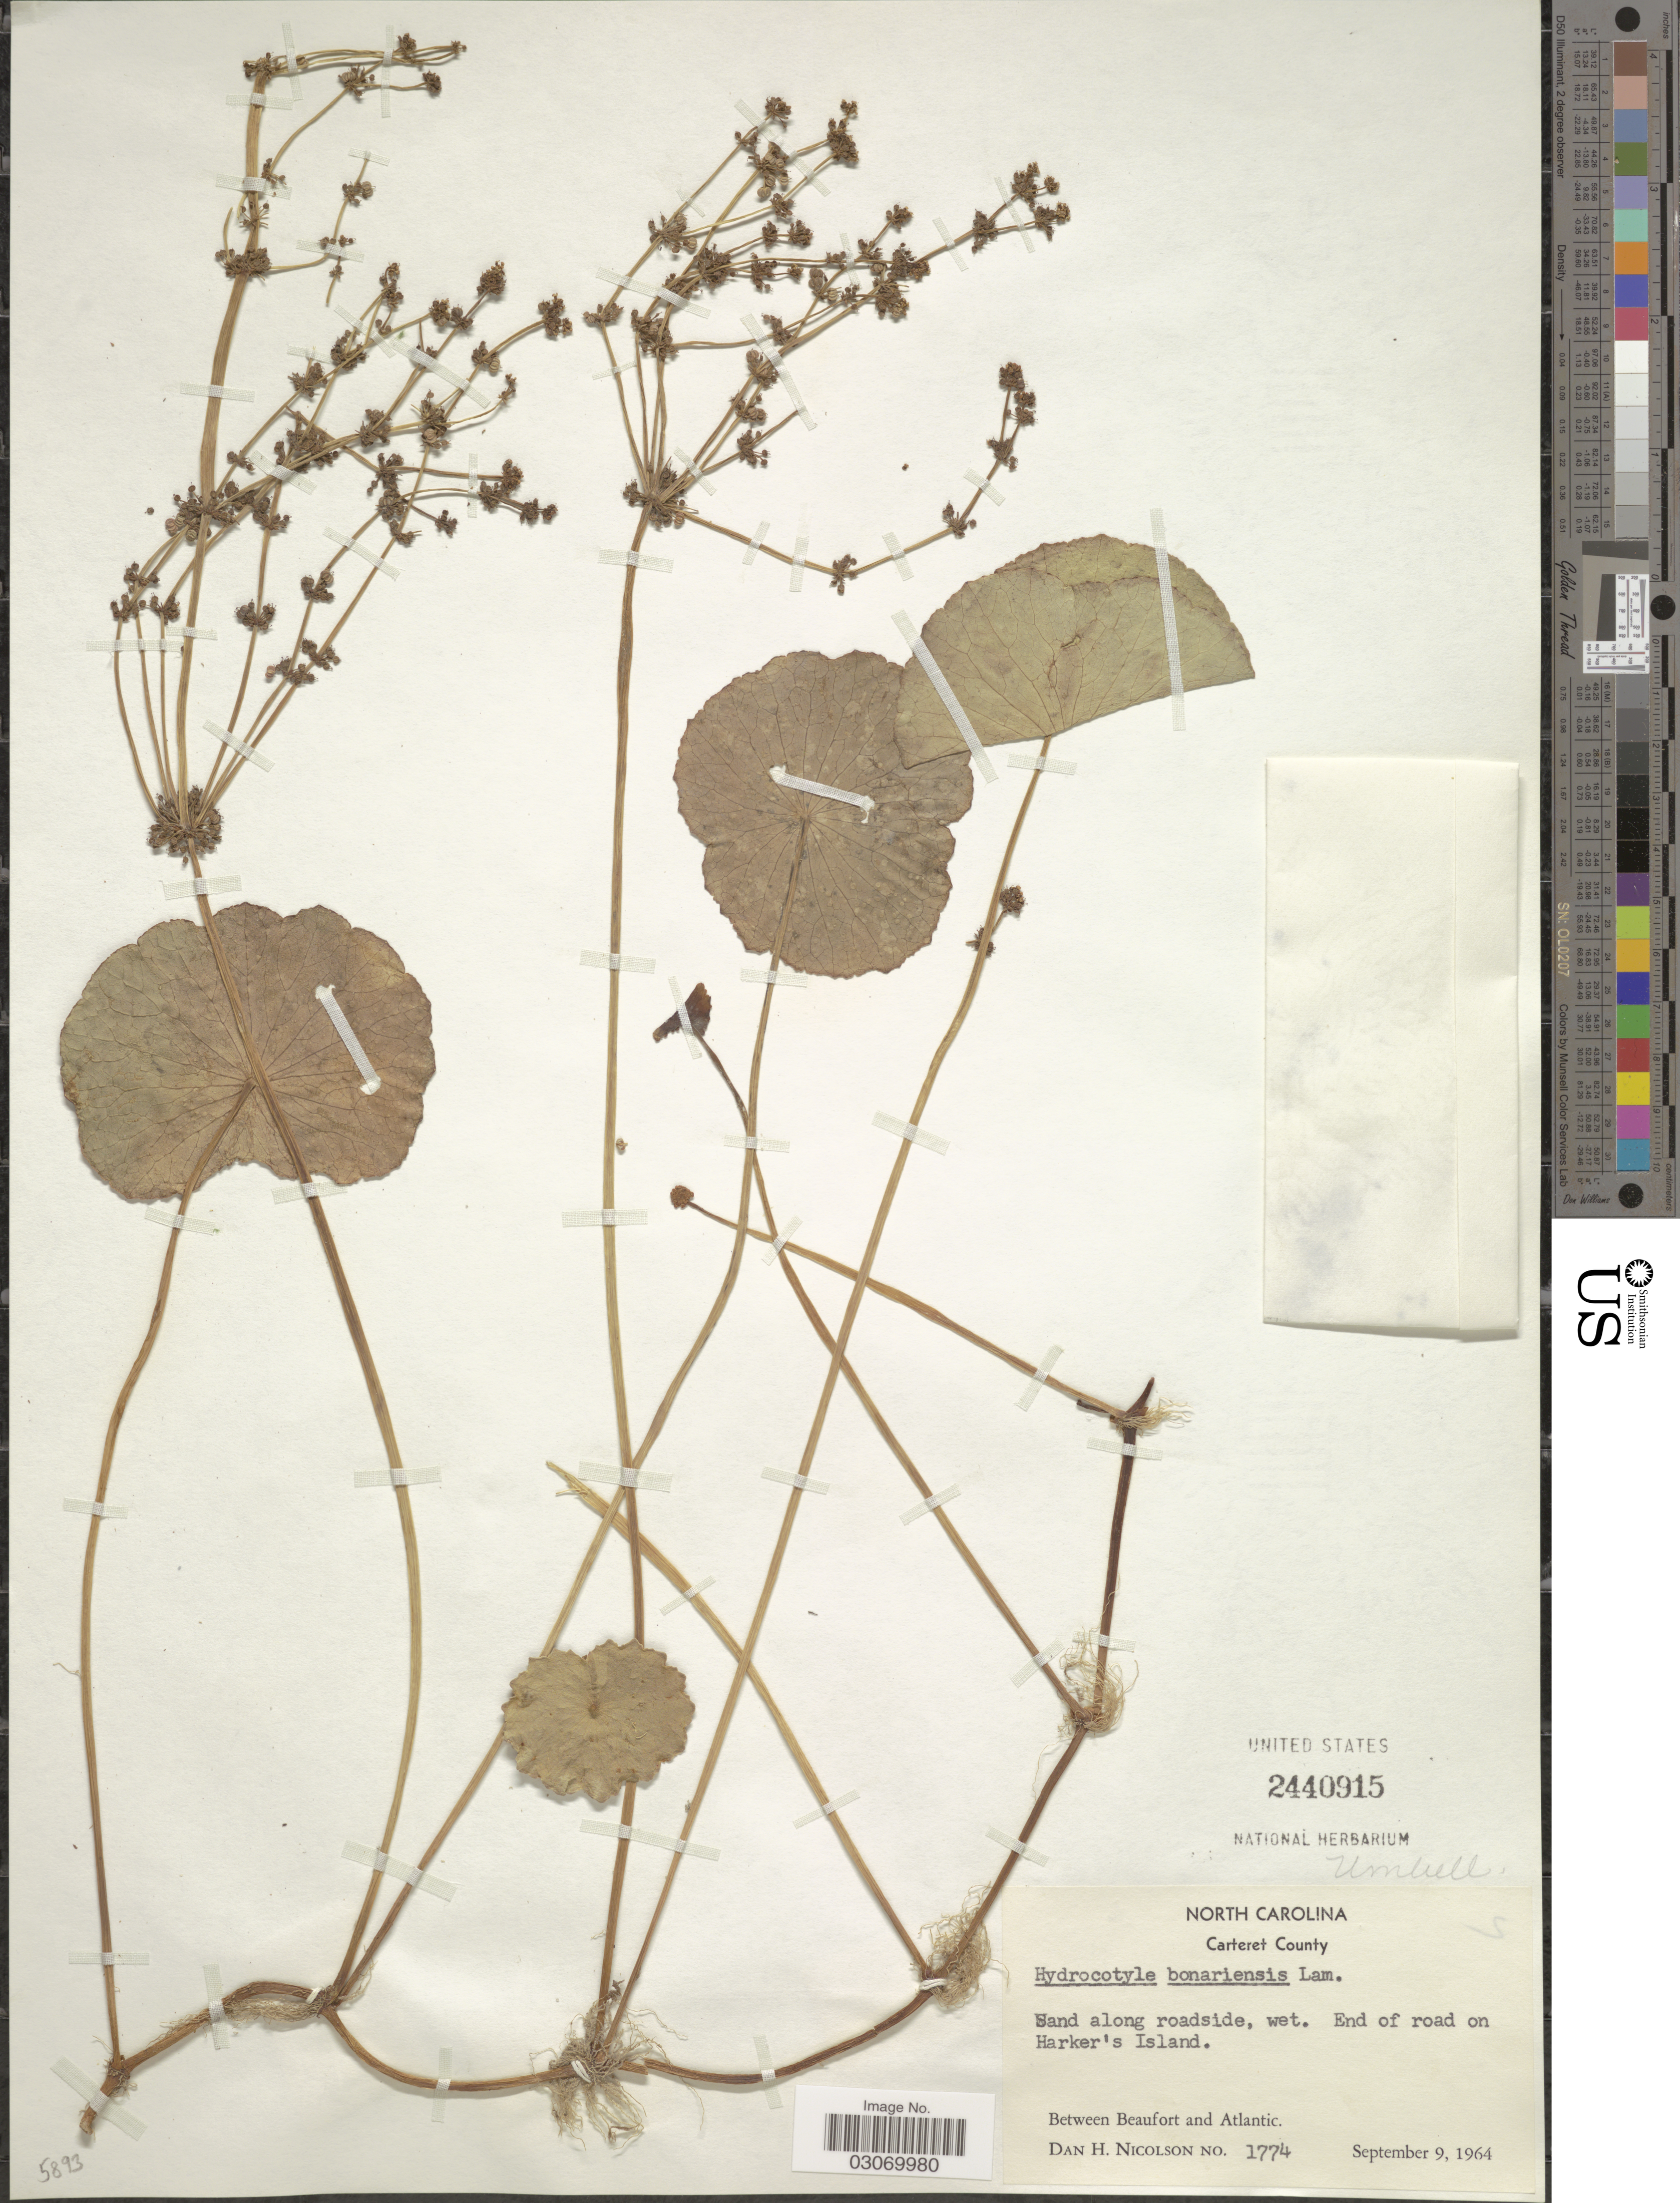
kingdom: Plantae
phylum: Tracheophyta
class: Magnoliopsida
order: Apiales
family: Araliaceae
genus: Hydrocotyle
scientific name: Hydrocotyle bonariensis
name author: Lam.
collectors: D. H. Nicolson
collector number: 1774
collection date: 1964-09-09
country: United States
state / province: North Carolina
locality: Carteret County. End of road on Harker's Island. Between Beaufort and Atlantic.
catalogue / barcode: US 2440915